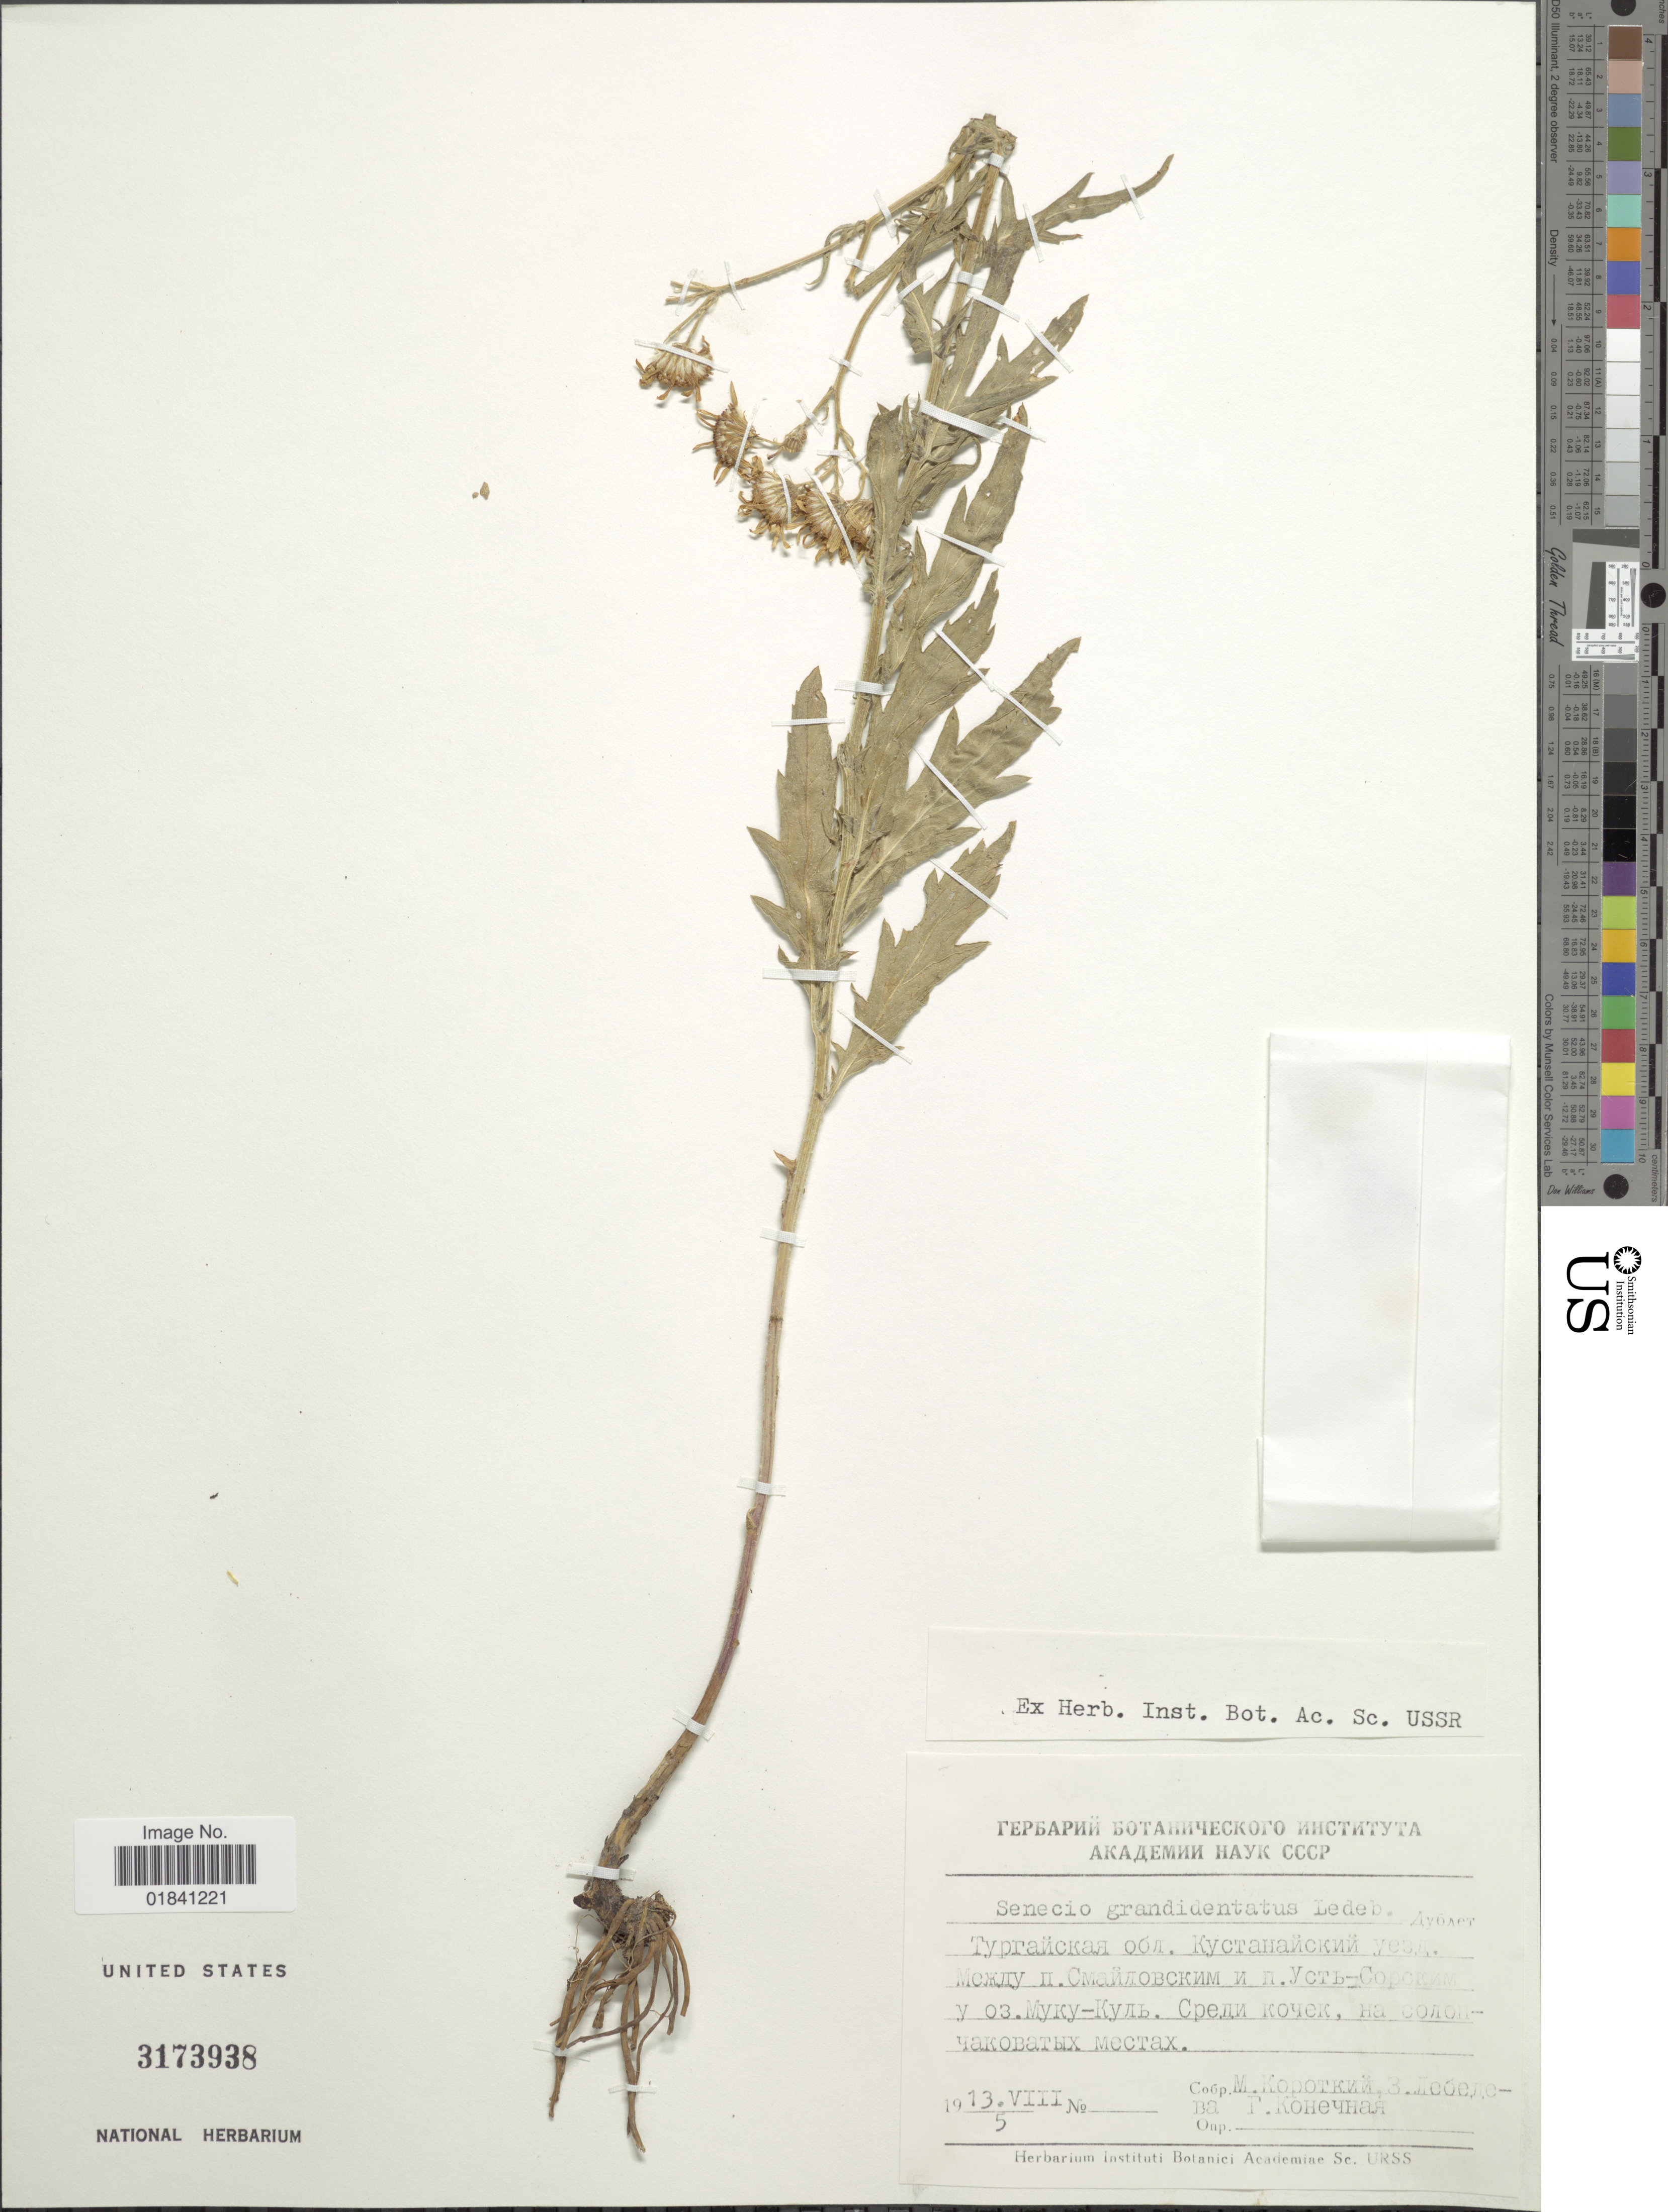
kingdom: Plantae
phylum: Tracheophyta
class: Magnoliopsida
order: Asterales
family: Asteraceae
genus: Senecio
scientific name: Senecio grandidentatus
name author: Ledeb.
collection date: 1913-08-05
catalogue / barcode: US 3173938